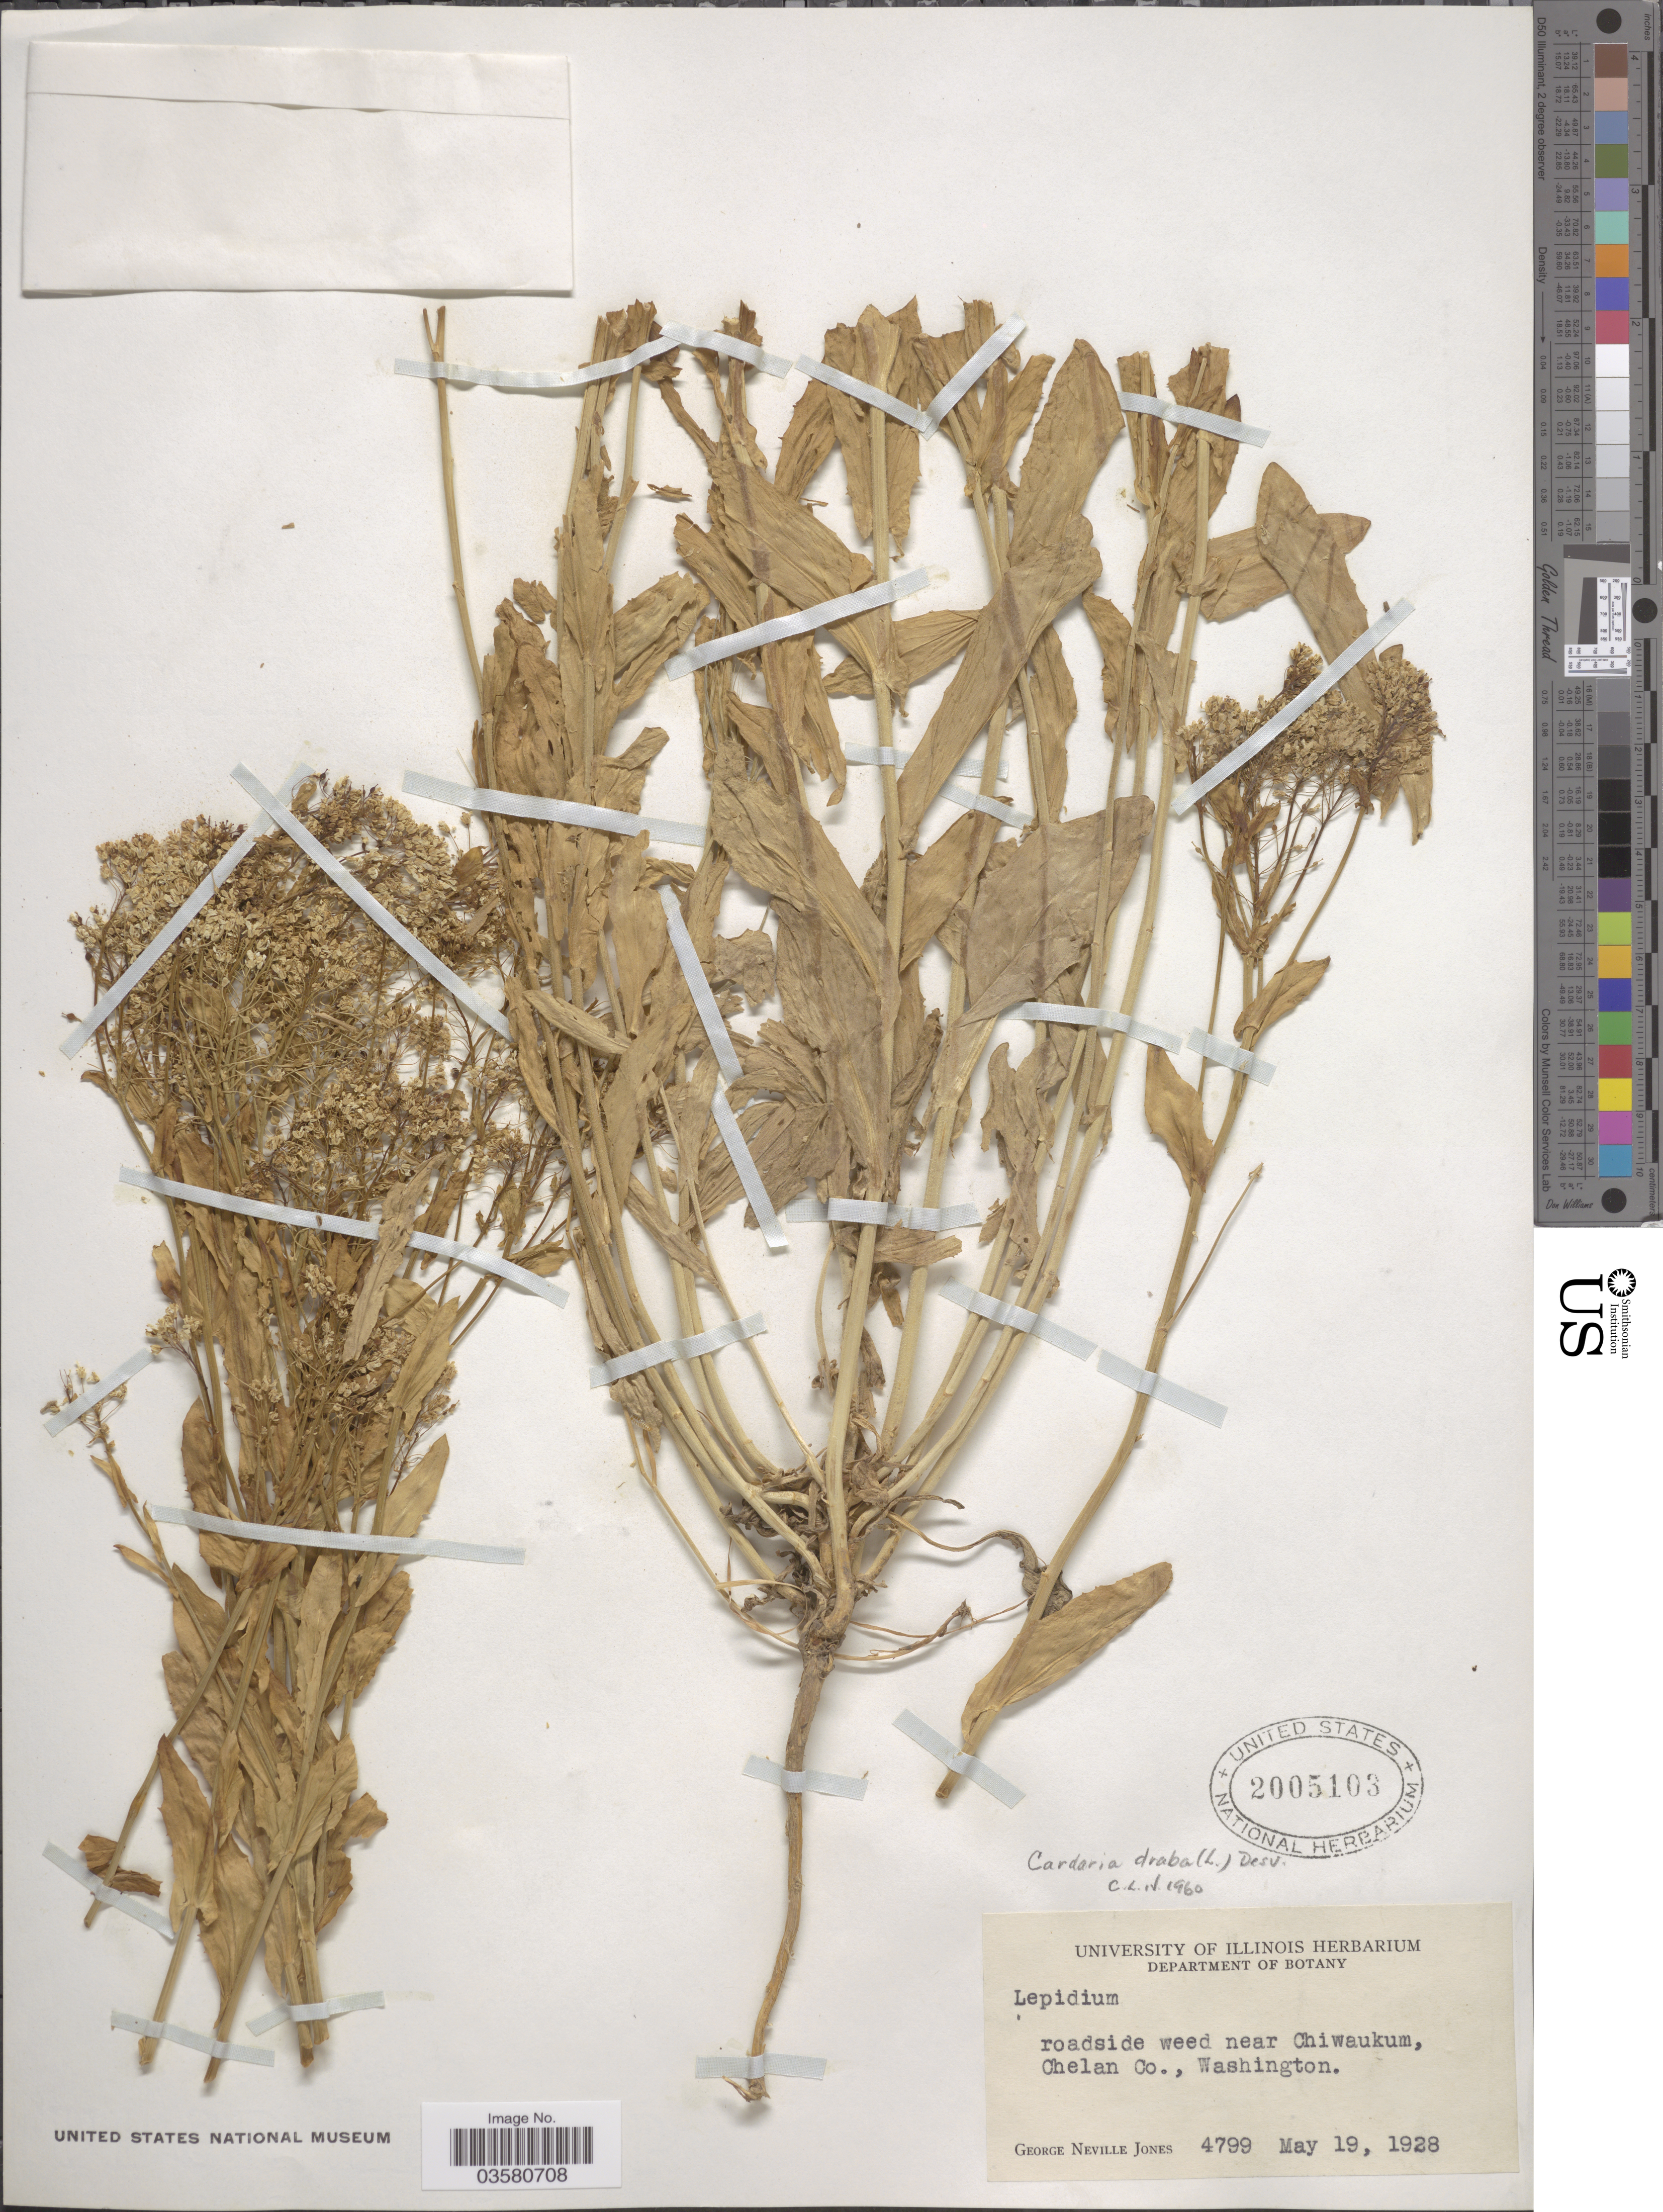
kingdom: Plantae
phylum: Tracheophyta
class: Magnoliopsida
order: Brassicales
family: Brassicaceae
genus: Lepidium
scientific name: Lepidium draba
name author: L.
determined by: Strong, M. T., (US), Smithsonian Institution - National Museum of Natural History (UNITED STATES)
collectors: G. N. Jones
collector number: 4799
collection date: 1928-05-19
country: United States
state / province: Washington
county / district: Chelan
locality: Roadside weed near Chiwaukum, Chelan Co.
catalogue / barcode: US 2005103